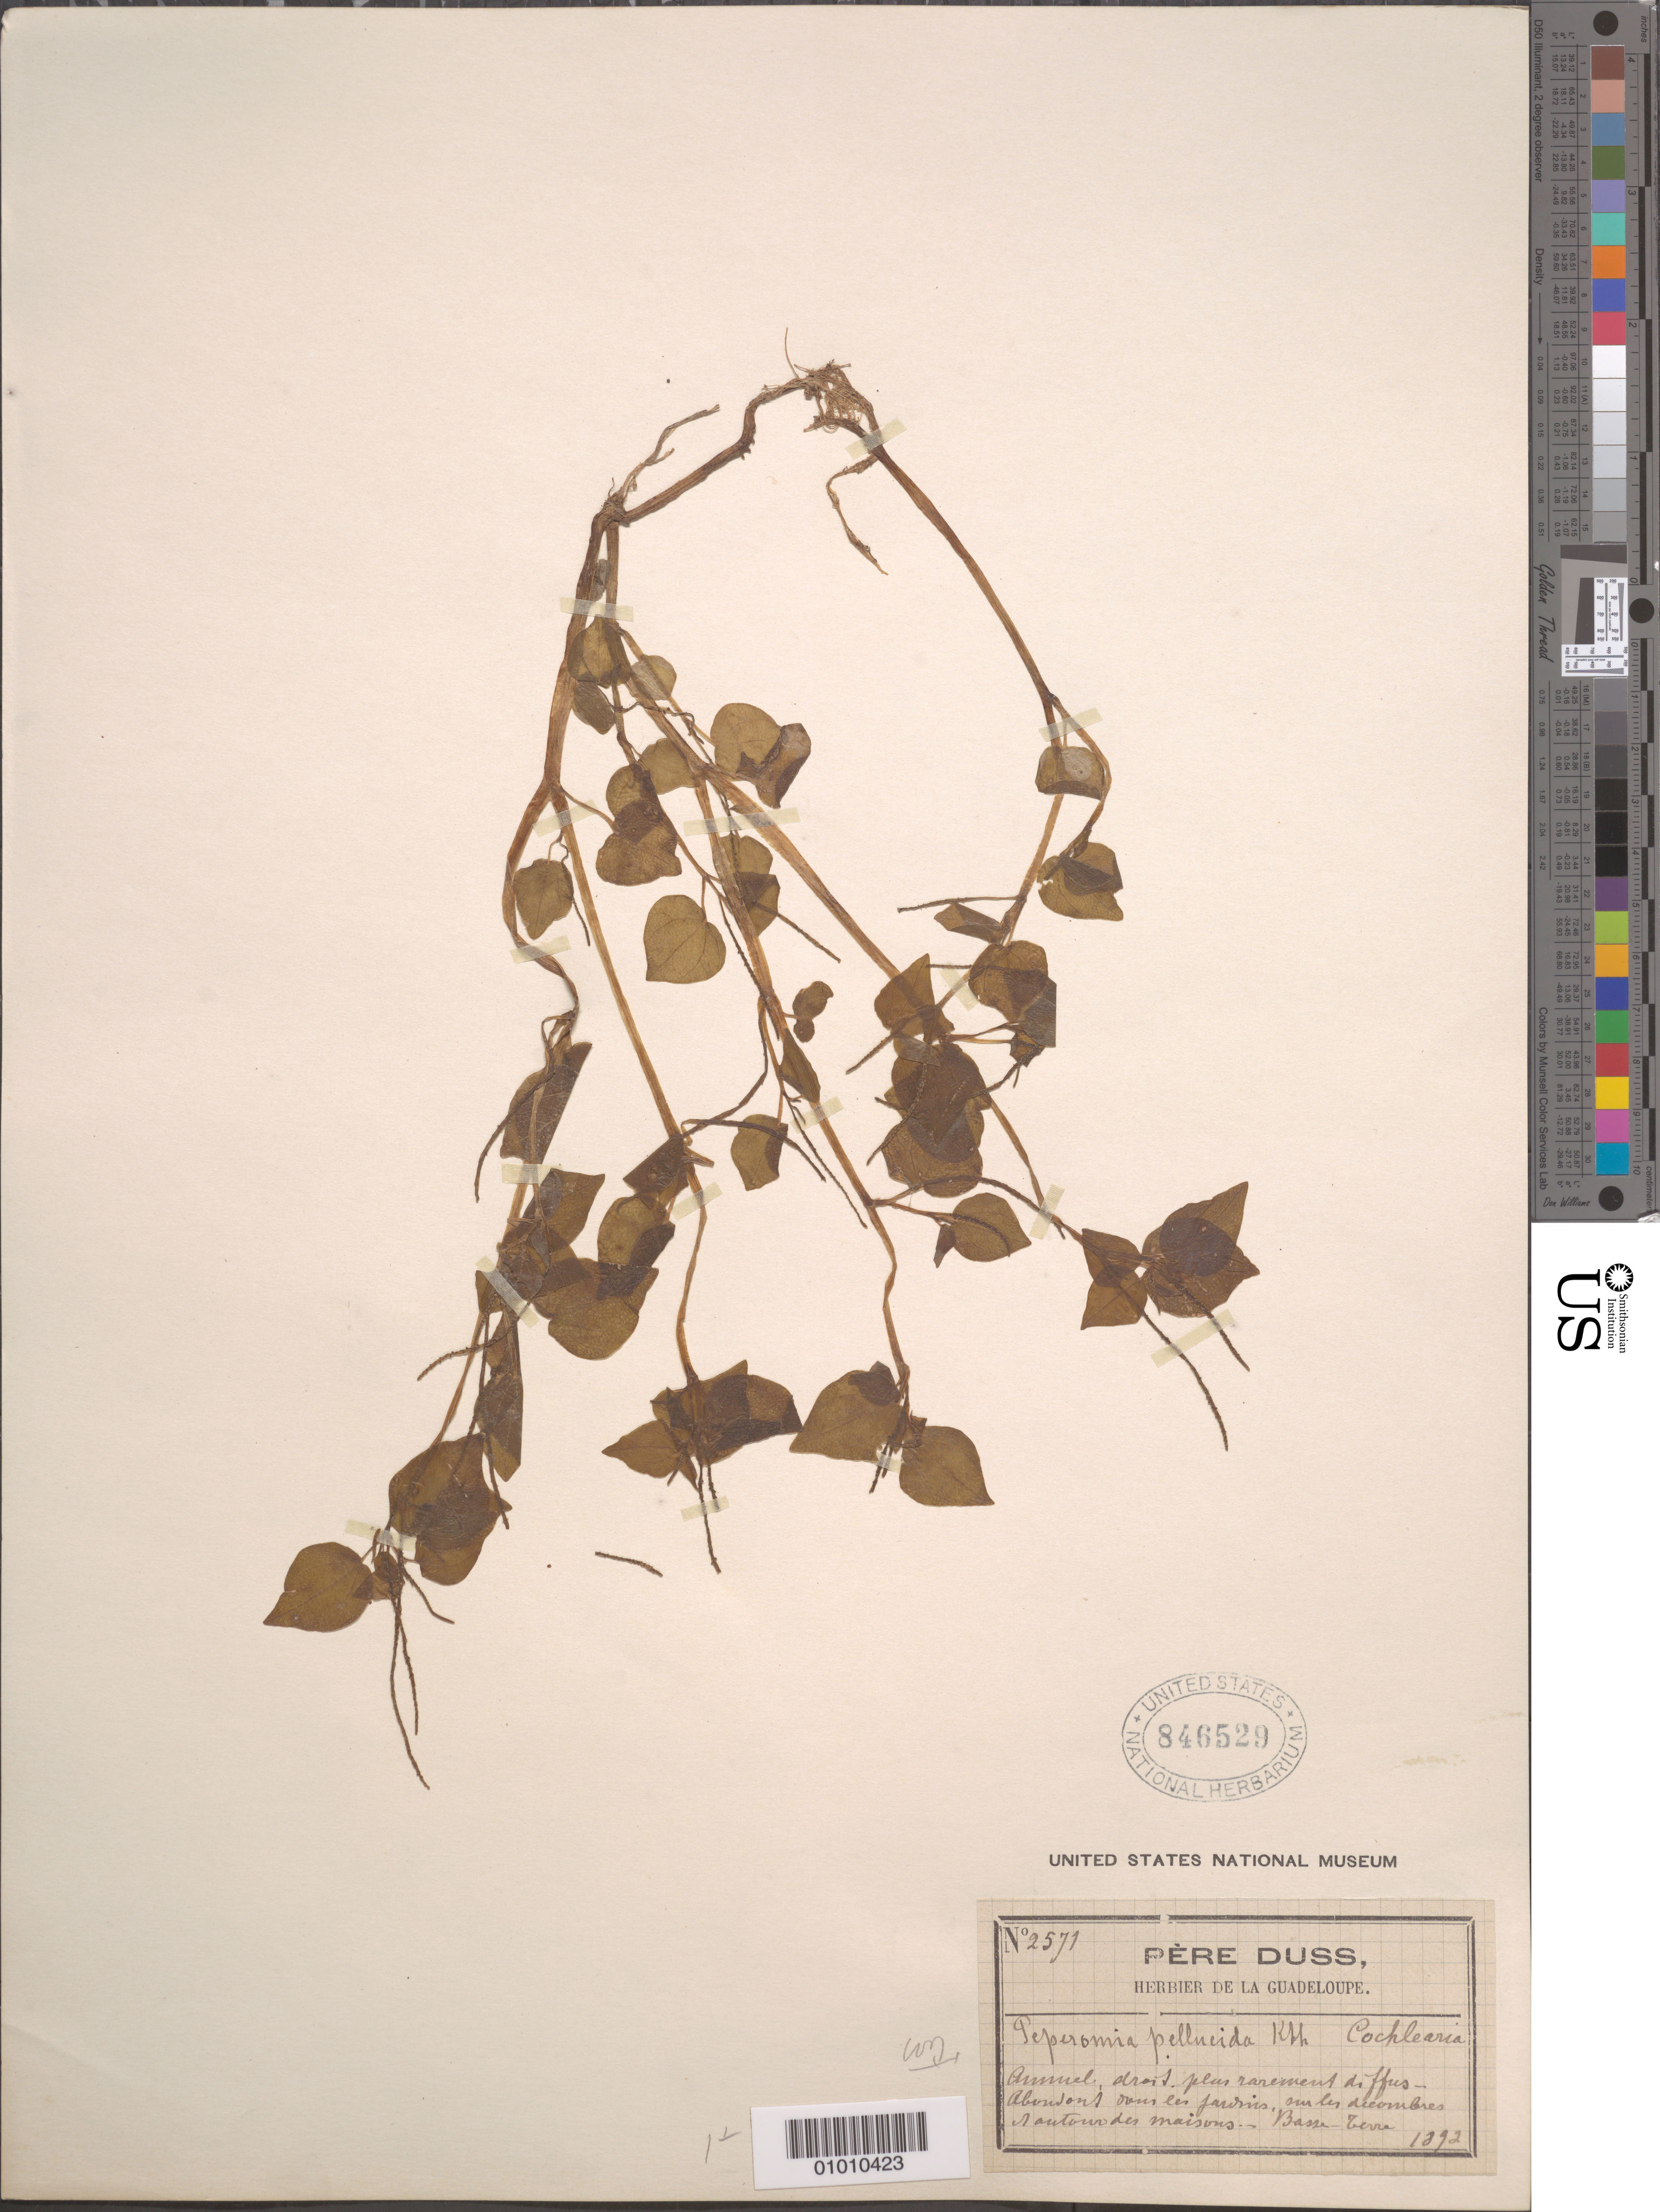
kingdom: Plantae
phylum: Tracheophyta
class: Magnoliopsida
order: Piperales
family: Piperaceae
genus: Peperomia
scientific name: Peperomia pellucida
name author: (L.) Kunth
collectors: Père Duss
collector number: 2571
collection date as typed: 1892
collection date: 1892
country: Guadeloupe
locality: Basse Terre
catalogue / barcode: US 846529